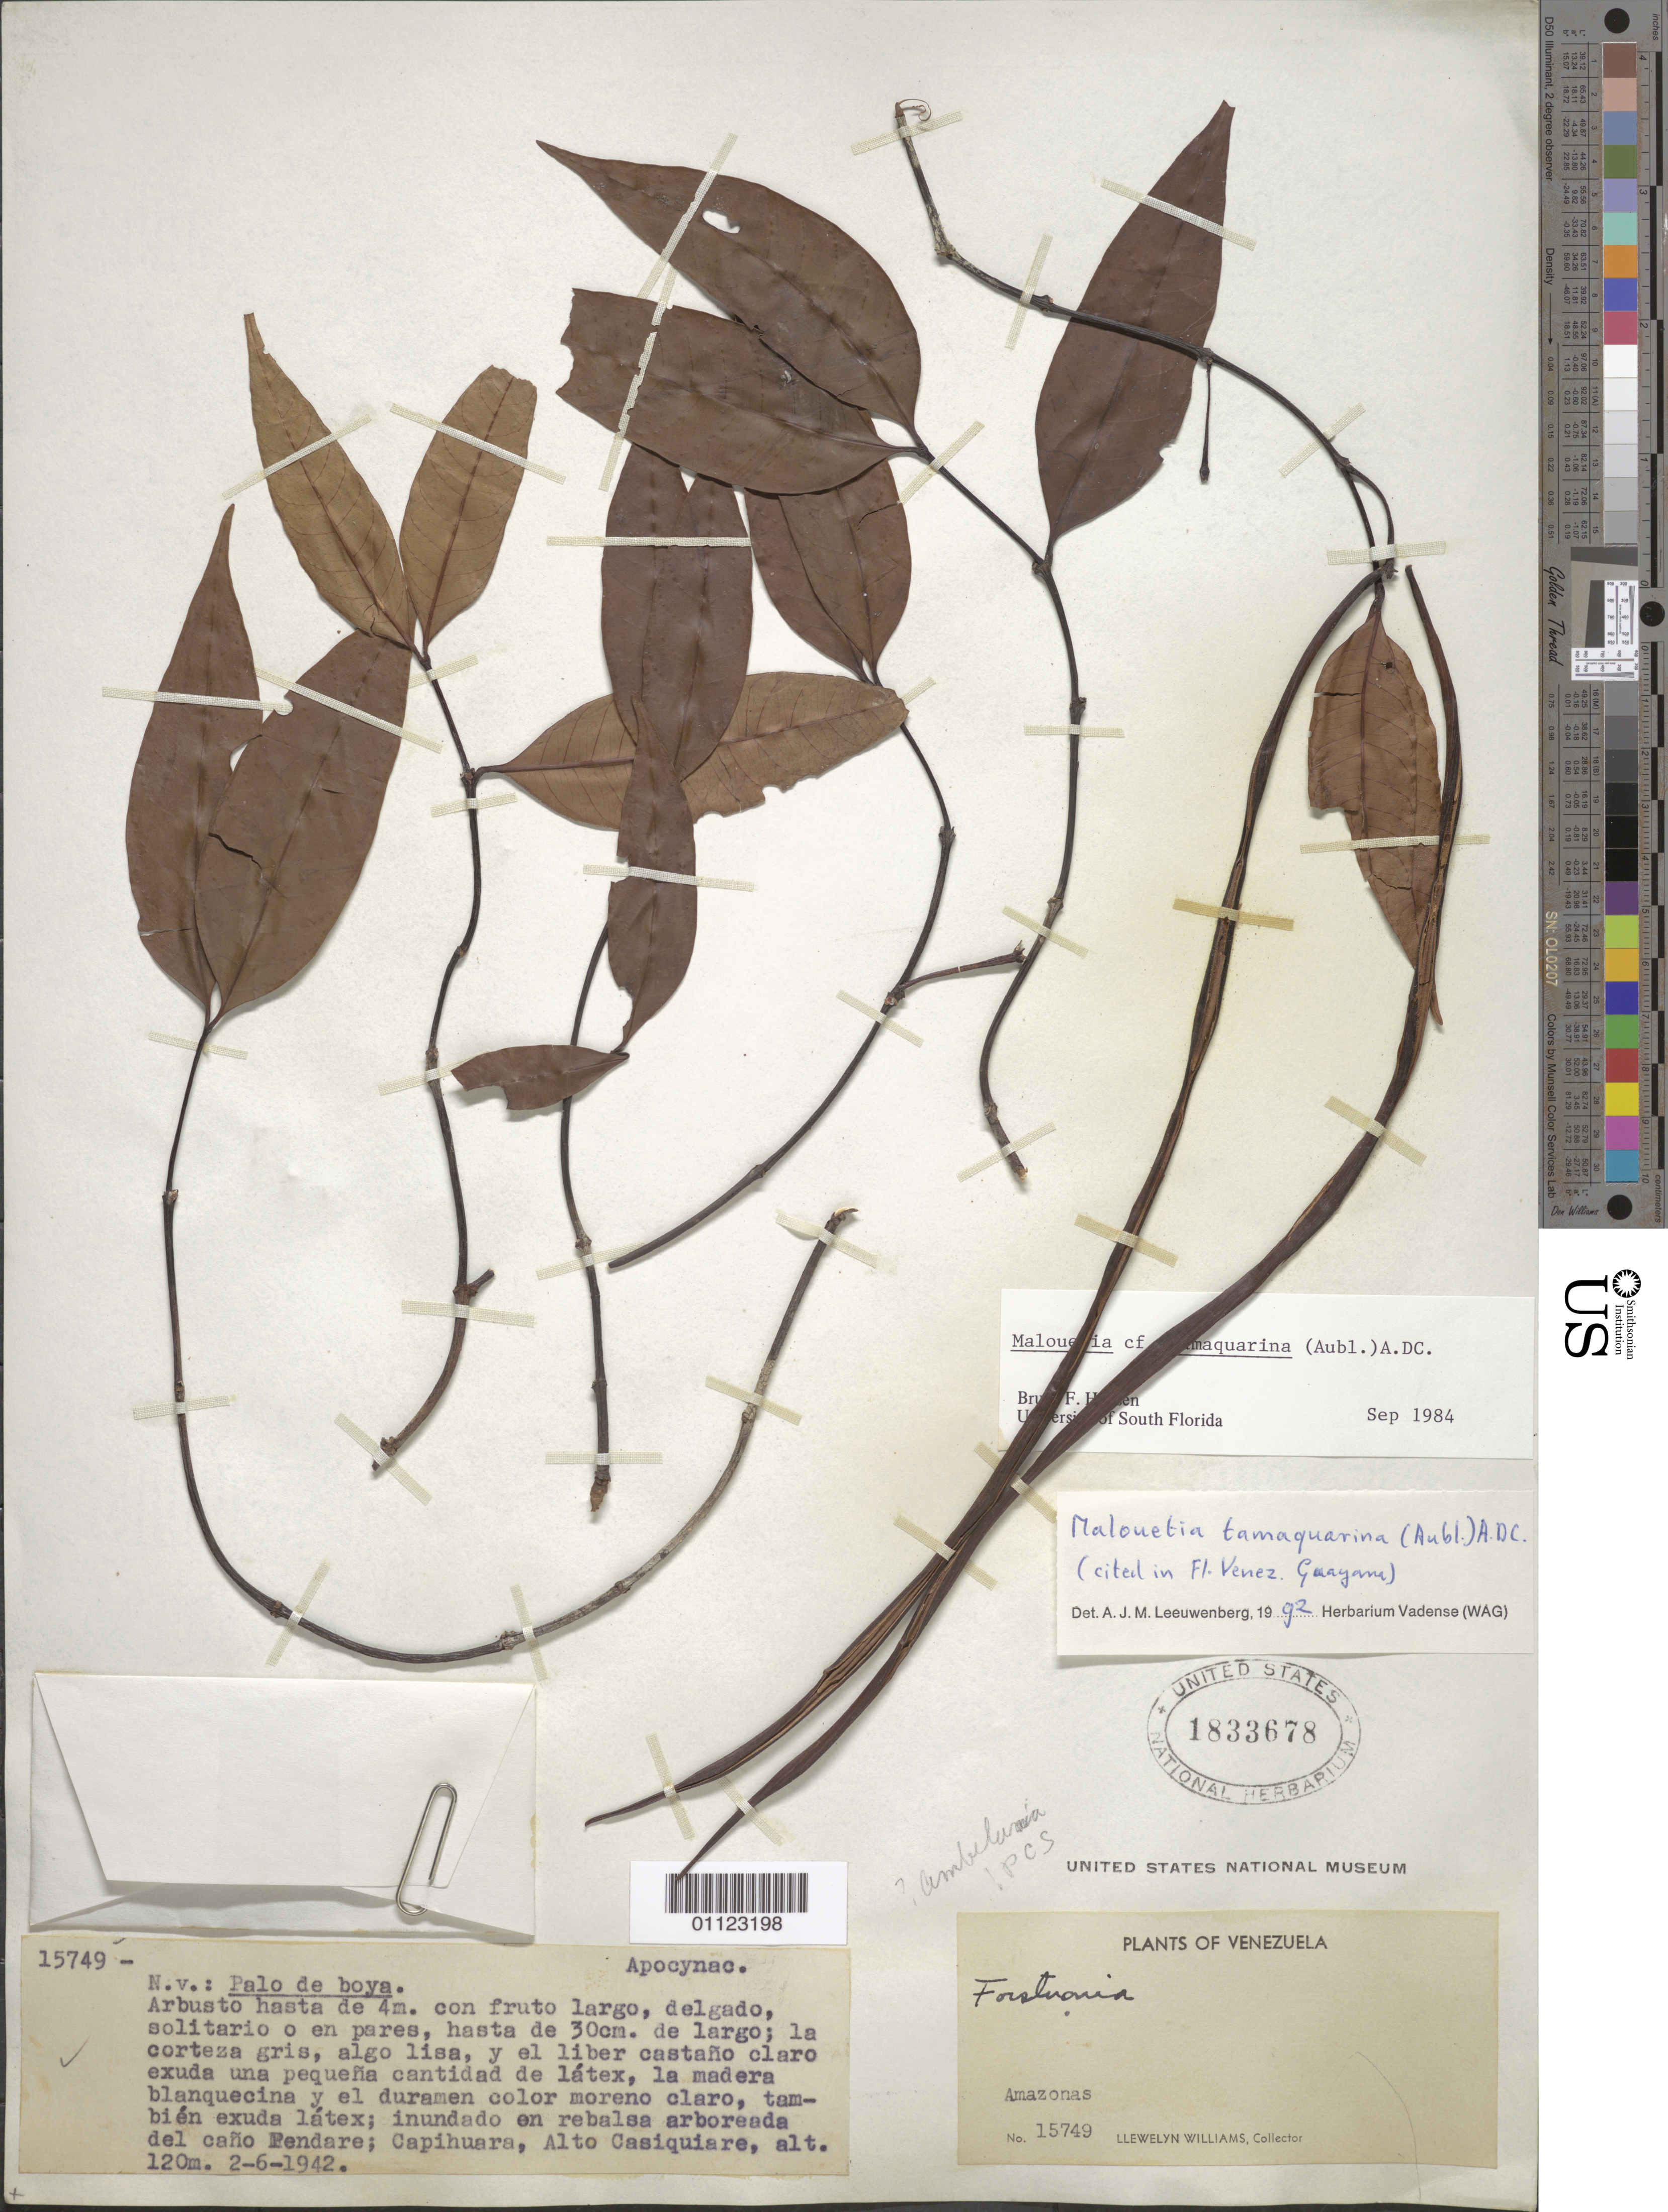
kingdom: Plantae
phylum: Tracheophyta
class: Magnoliopsida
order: Gentianales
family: Apocynaceae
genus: Malouetia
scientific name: Malouetia tamaquarina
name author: (Aubl.) A. DC.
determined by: Hansen, Bruce F., Curator (USF), University of South Florida (UNITED STATES)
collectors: Ll. Williams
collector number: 15749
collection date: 1942-06-02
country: Venezuela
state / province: Amazonas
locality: Caño Pendare; Capihuara, Alto Casiquiare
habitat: inundado en rebalsa arboreada del cano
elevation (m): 120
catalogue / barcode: US 1833678